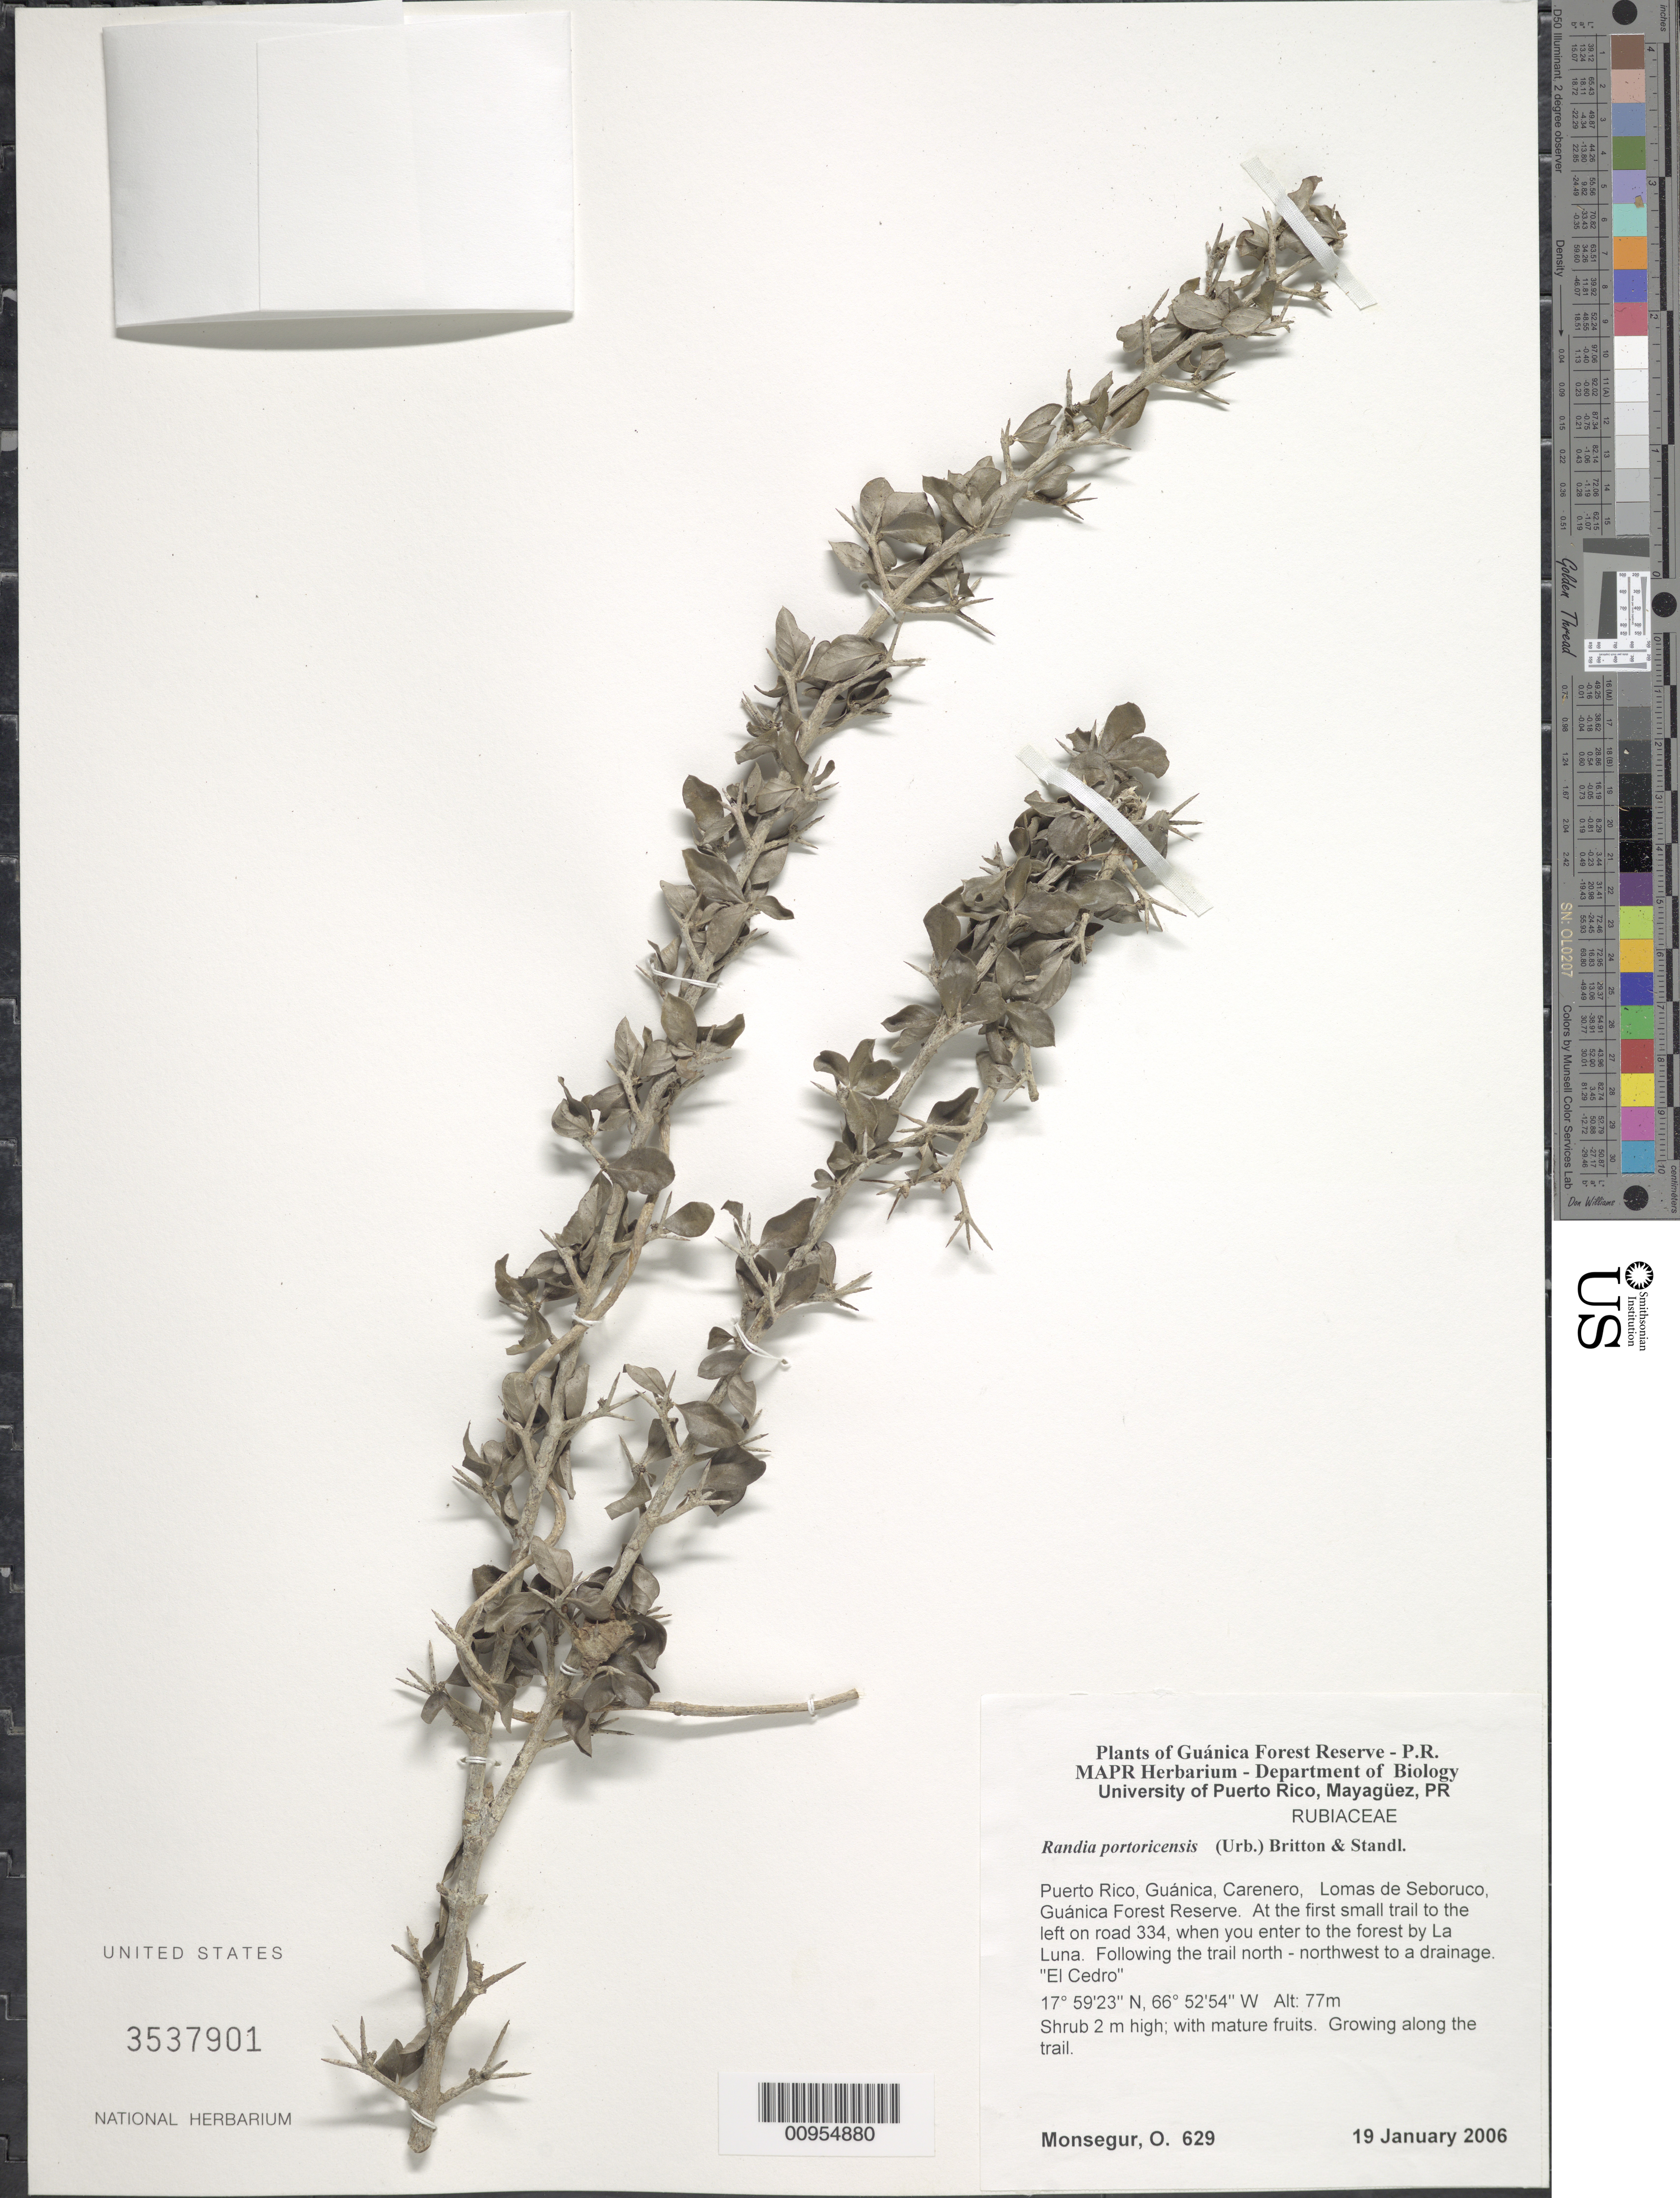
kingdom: Plantae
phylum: Tracheophyta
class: Magnoliopsida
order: Gentianales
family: Rubiaceae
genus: Randia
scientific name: Randia portoricensis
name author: (Urb.) Standl.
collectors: O. Monsegur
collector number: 629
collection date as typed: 19 Jan 2006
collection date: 2006-01-19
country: Puerto Rico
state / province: Guánica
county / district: Carenero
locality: Guánica Forest Reserve. Lomas de Seboruco, from road 334, taking Ojo de Agua Trail to the south.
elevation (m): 77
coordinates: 17.59232, 66.52544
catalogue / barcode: US 3537901